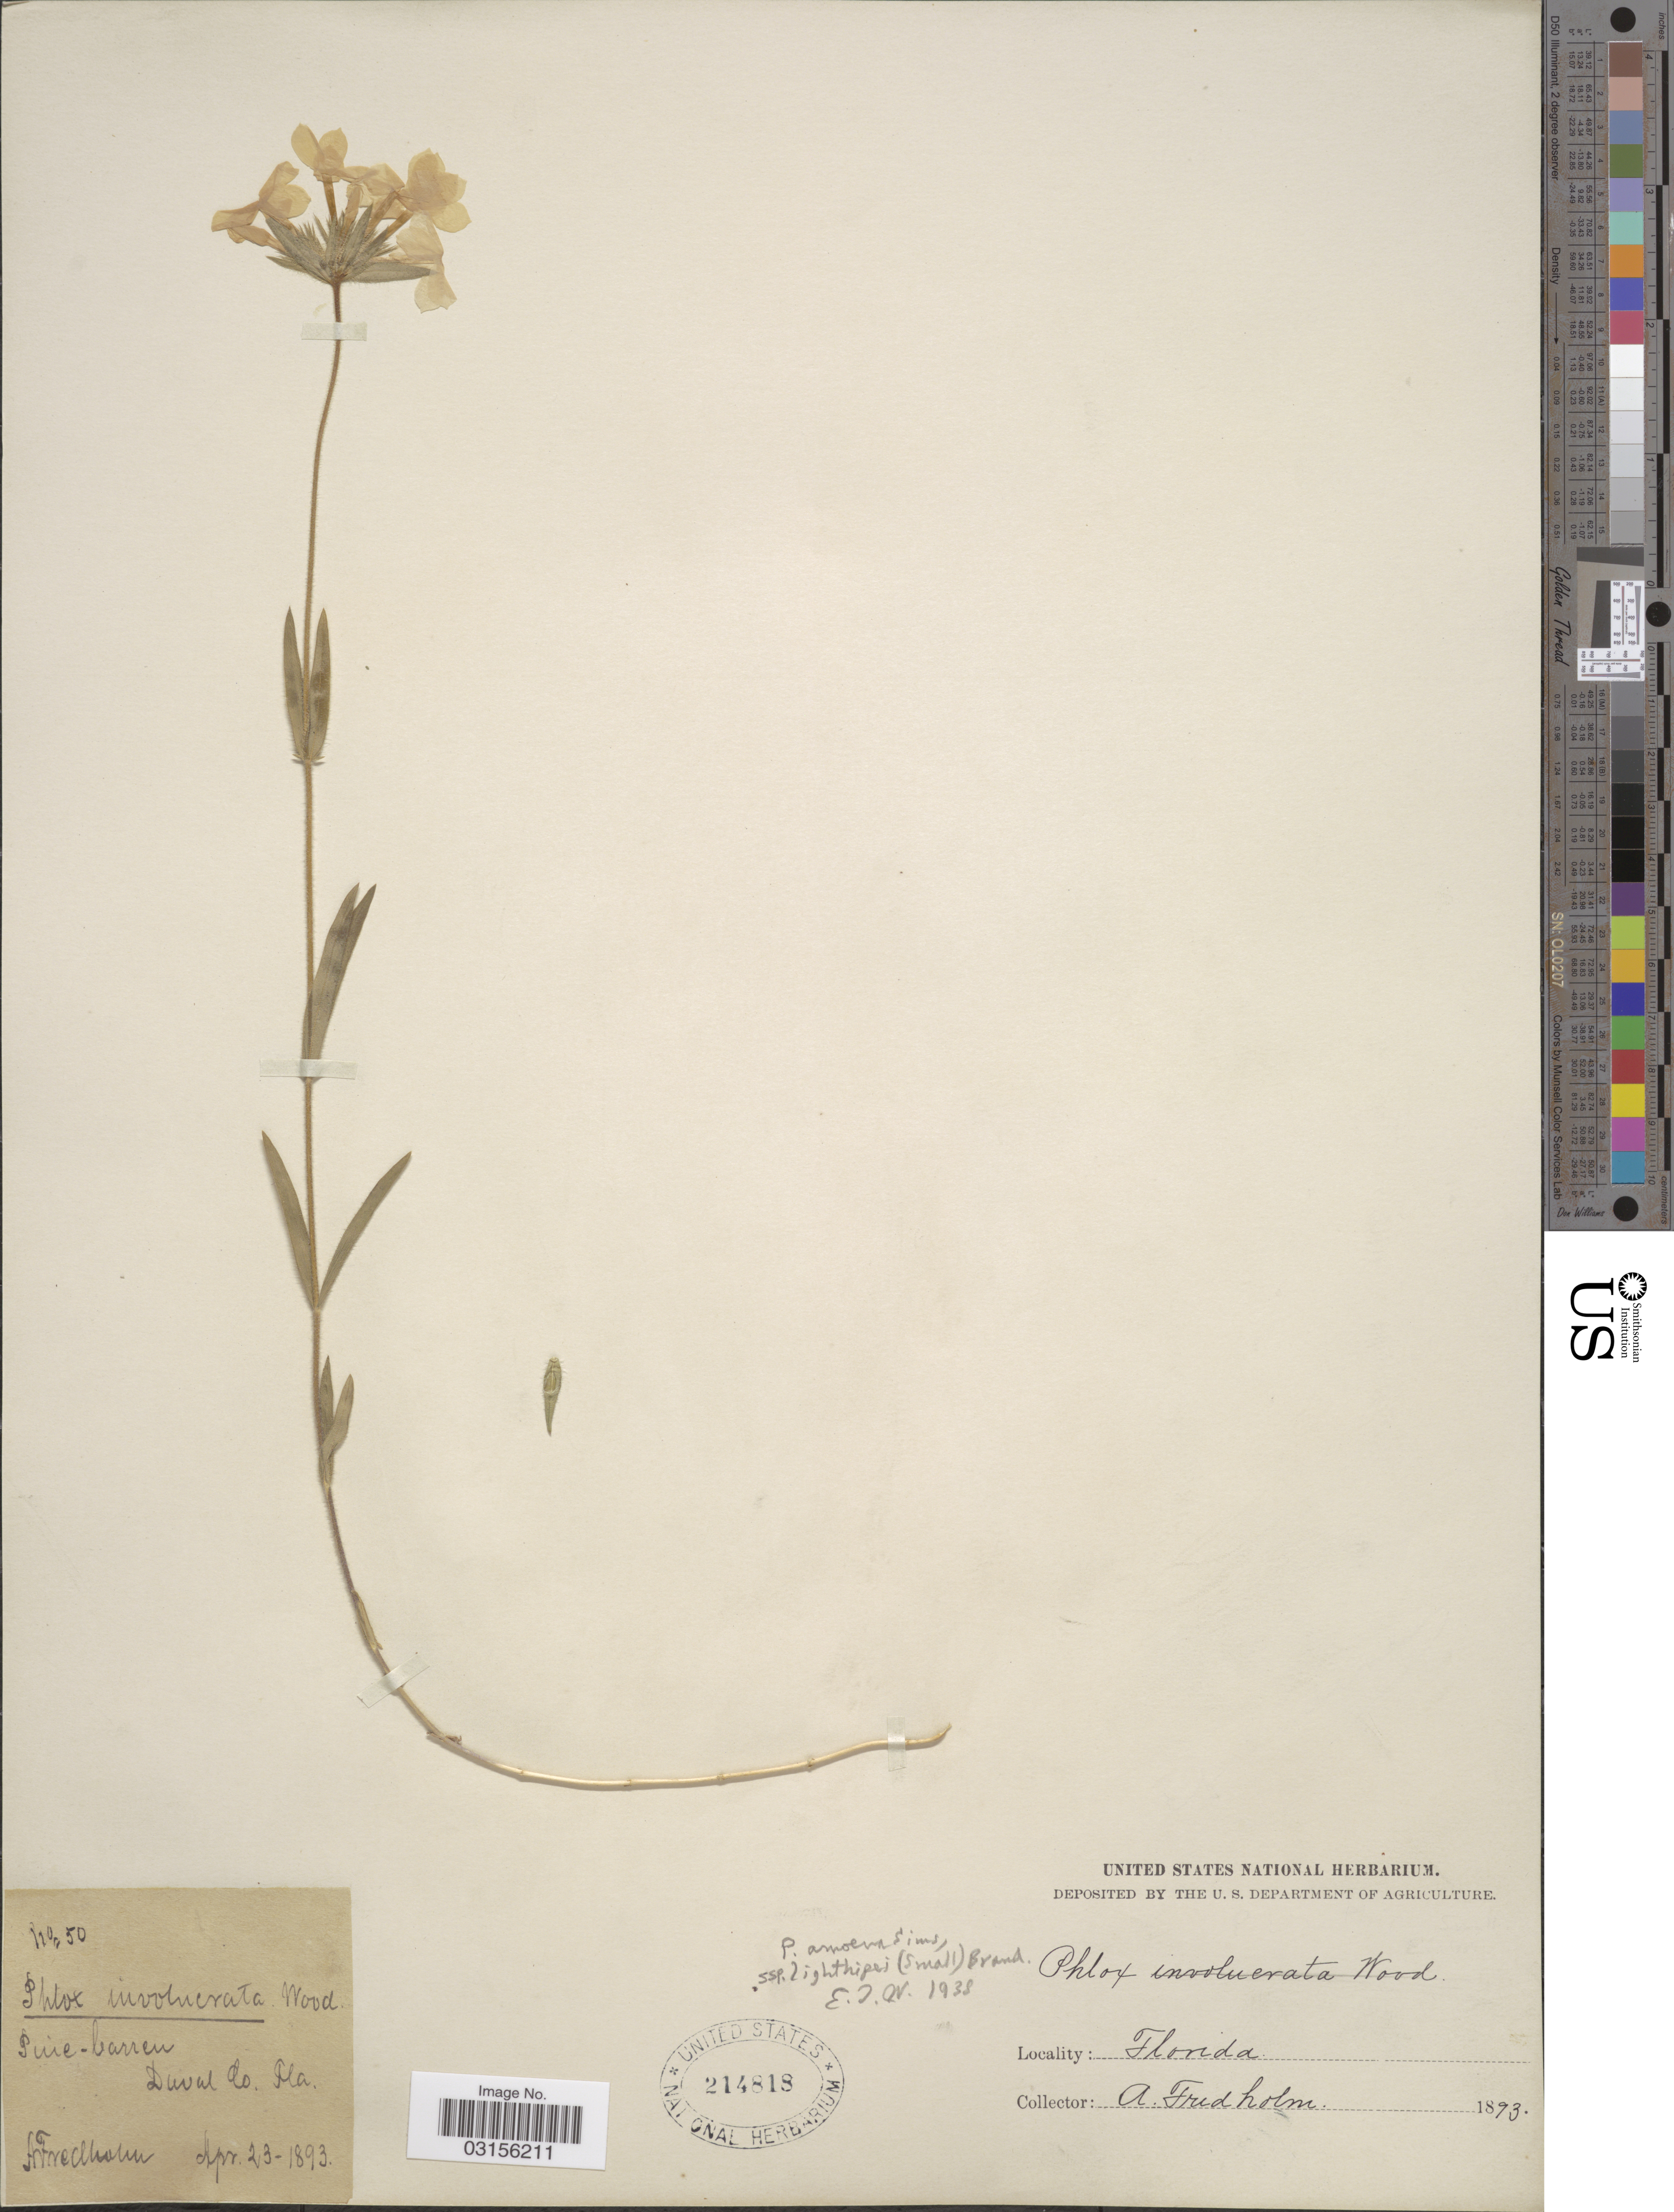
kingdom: Plantae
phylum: Tracheophyta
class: Magnoliopsida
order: Ericales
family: Polemoniaceae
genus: Phlox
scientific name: Phlox amoena subsp. lighthipei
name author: (Small) Wherry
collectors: A. Fredholm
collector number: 50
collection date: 1893-04-23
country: United States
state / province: Florida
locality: Duval Co.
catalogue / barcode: US 214818